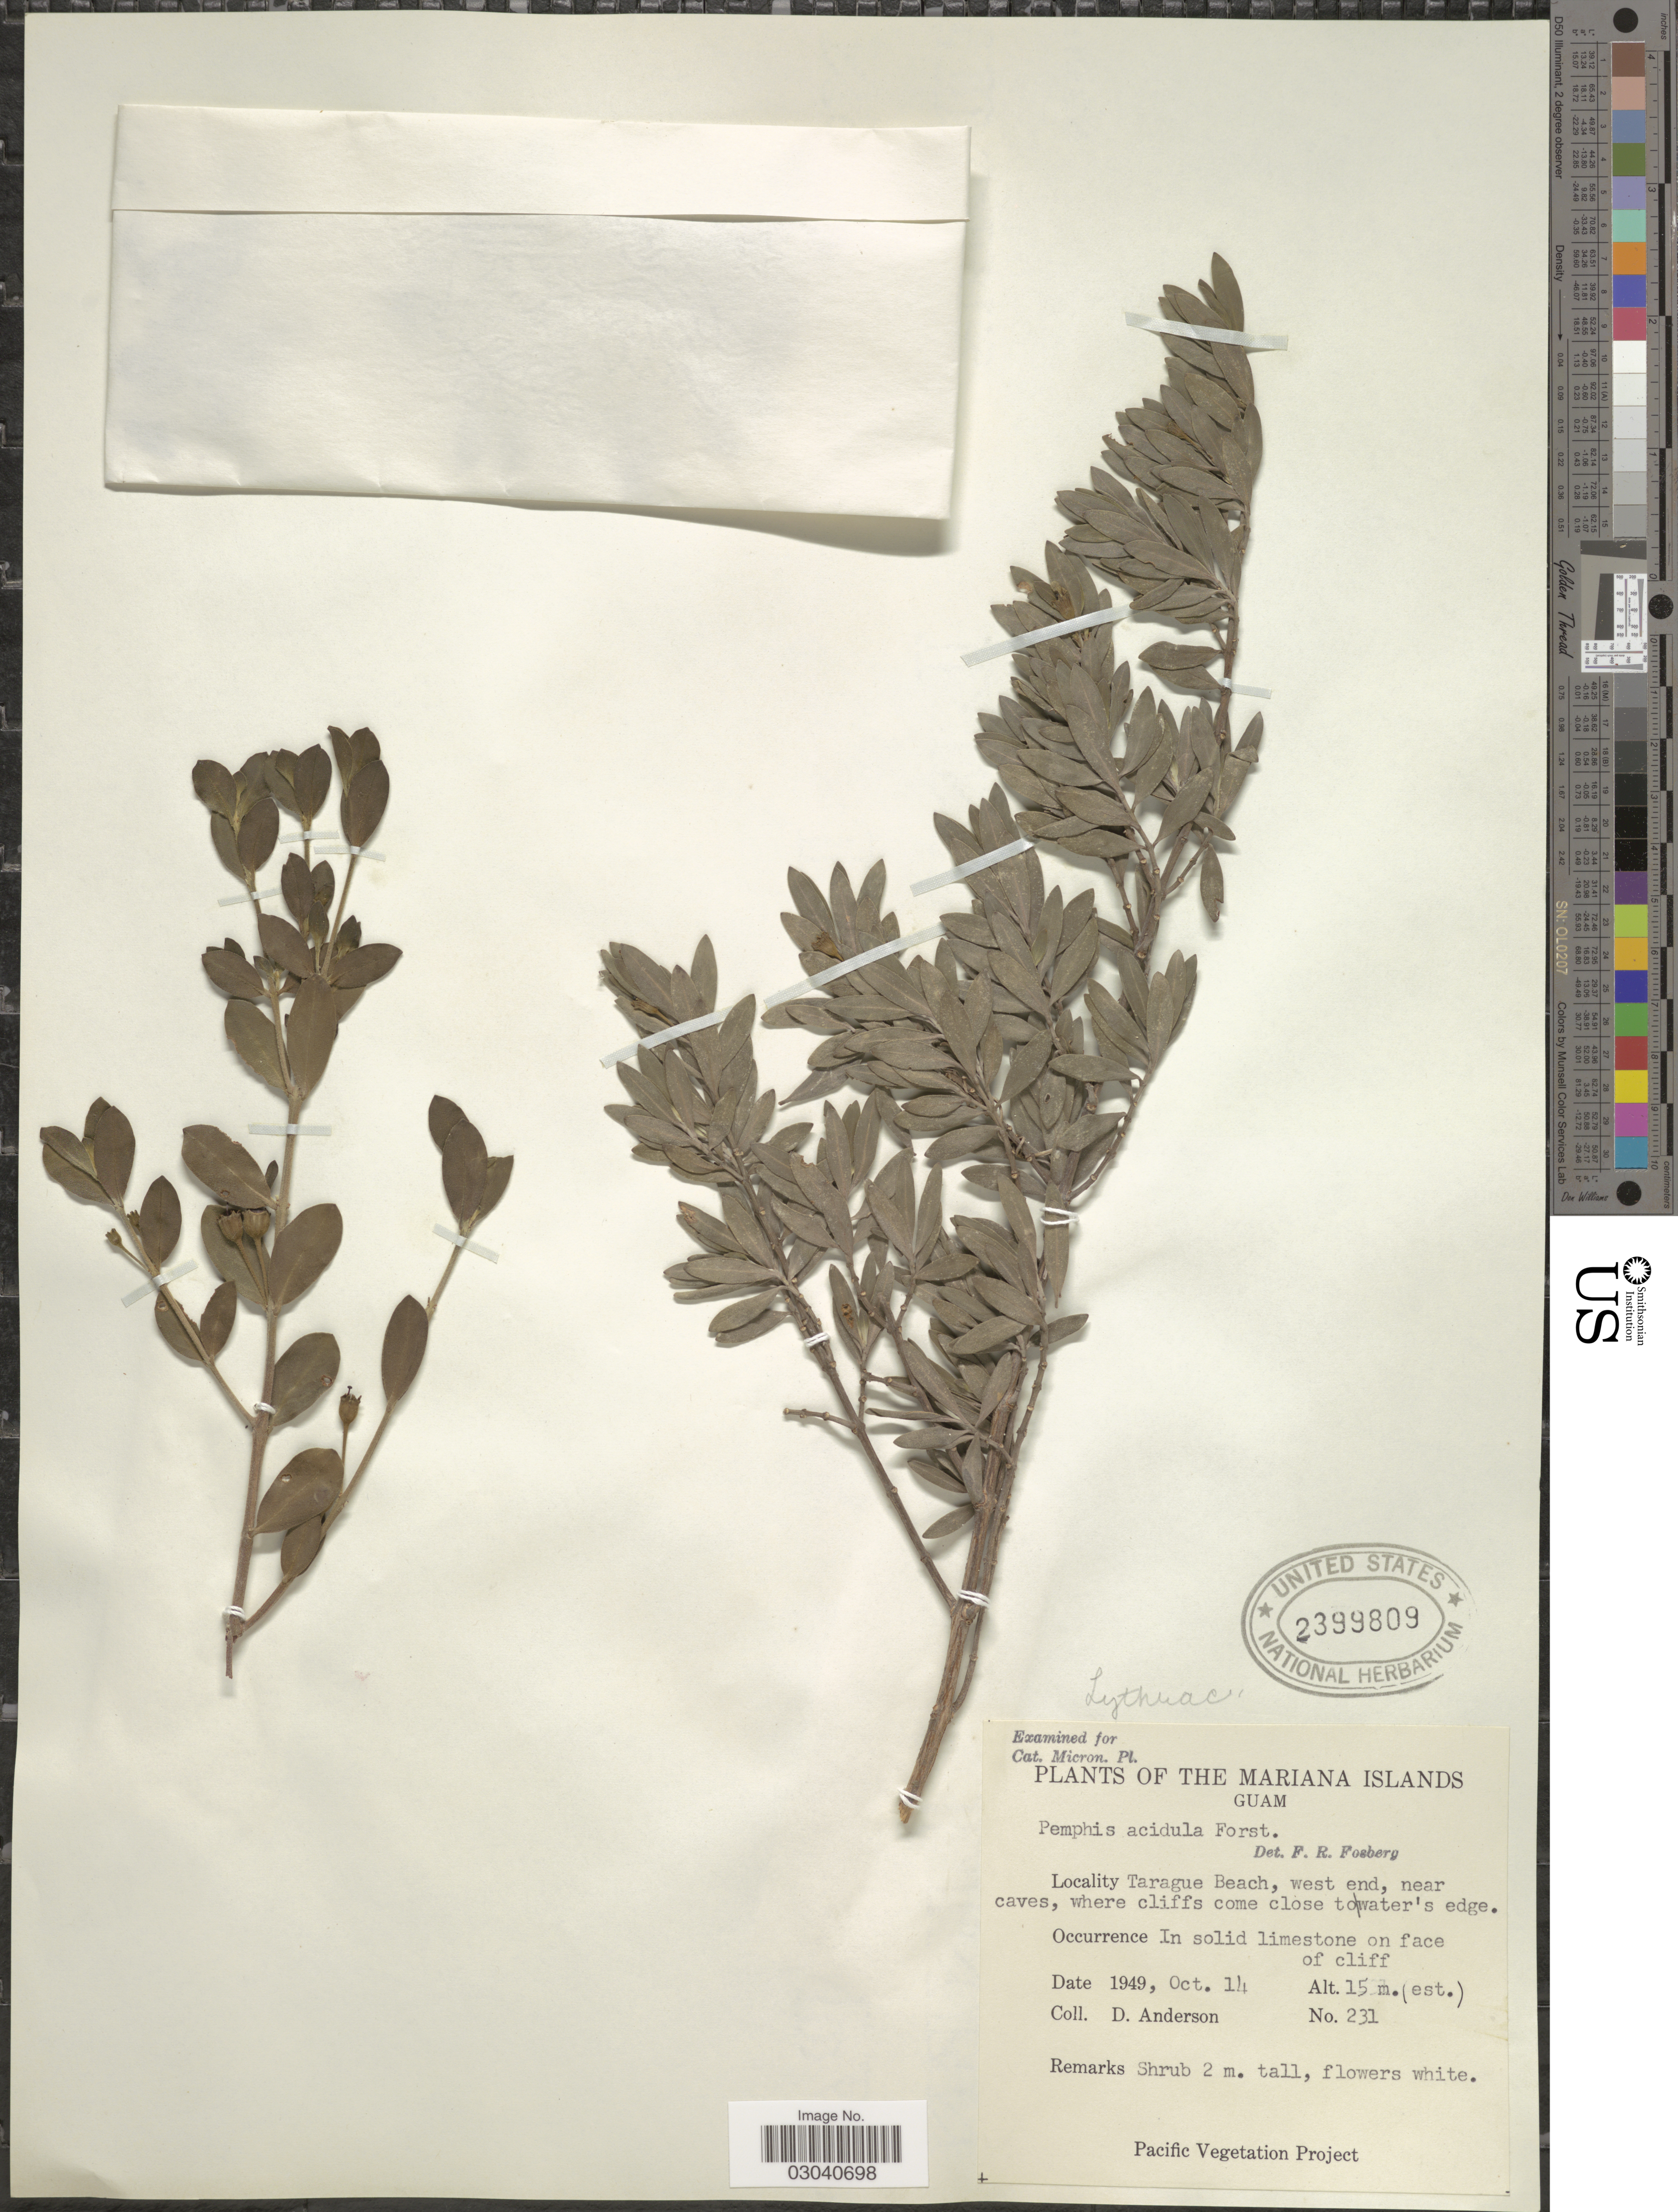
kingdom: Plantae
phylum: Tracheophyta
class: Magnoliopsida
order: Myrtales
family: Lythraceae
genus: Pemphis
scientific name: Pemphis acidula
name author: J.R. Forst. & G. Forst.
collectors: D. Anderson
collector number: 231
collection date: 1949-10-14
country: Guam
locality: The Mariana Islands, Tarague Beach, west end, near caves, where cliffs come close to water's edge.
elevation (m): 15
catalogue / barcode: US 2399809